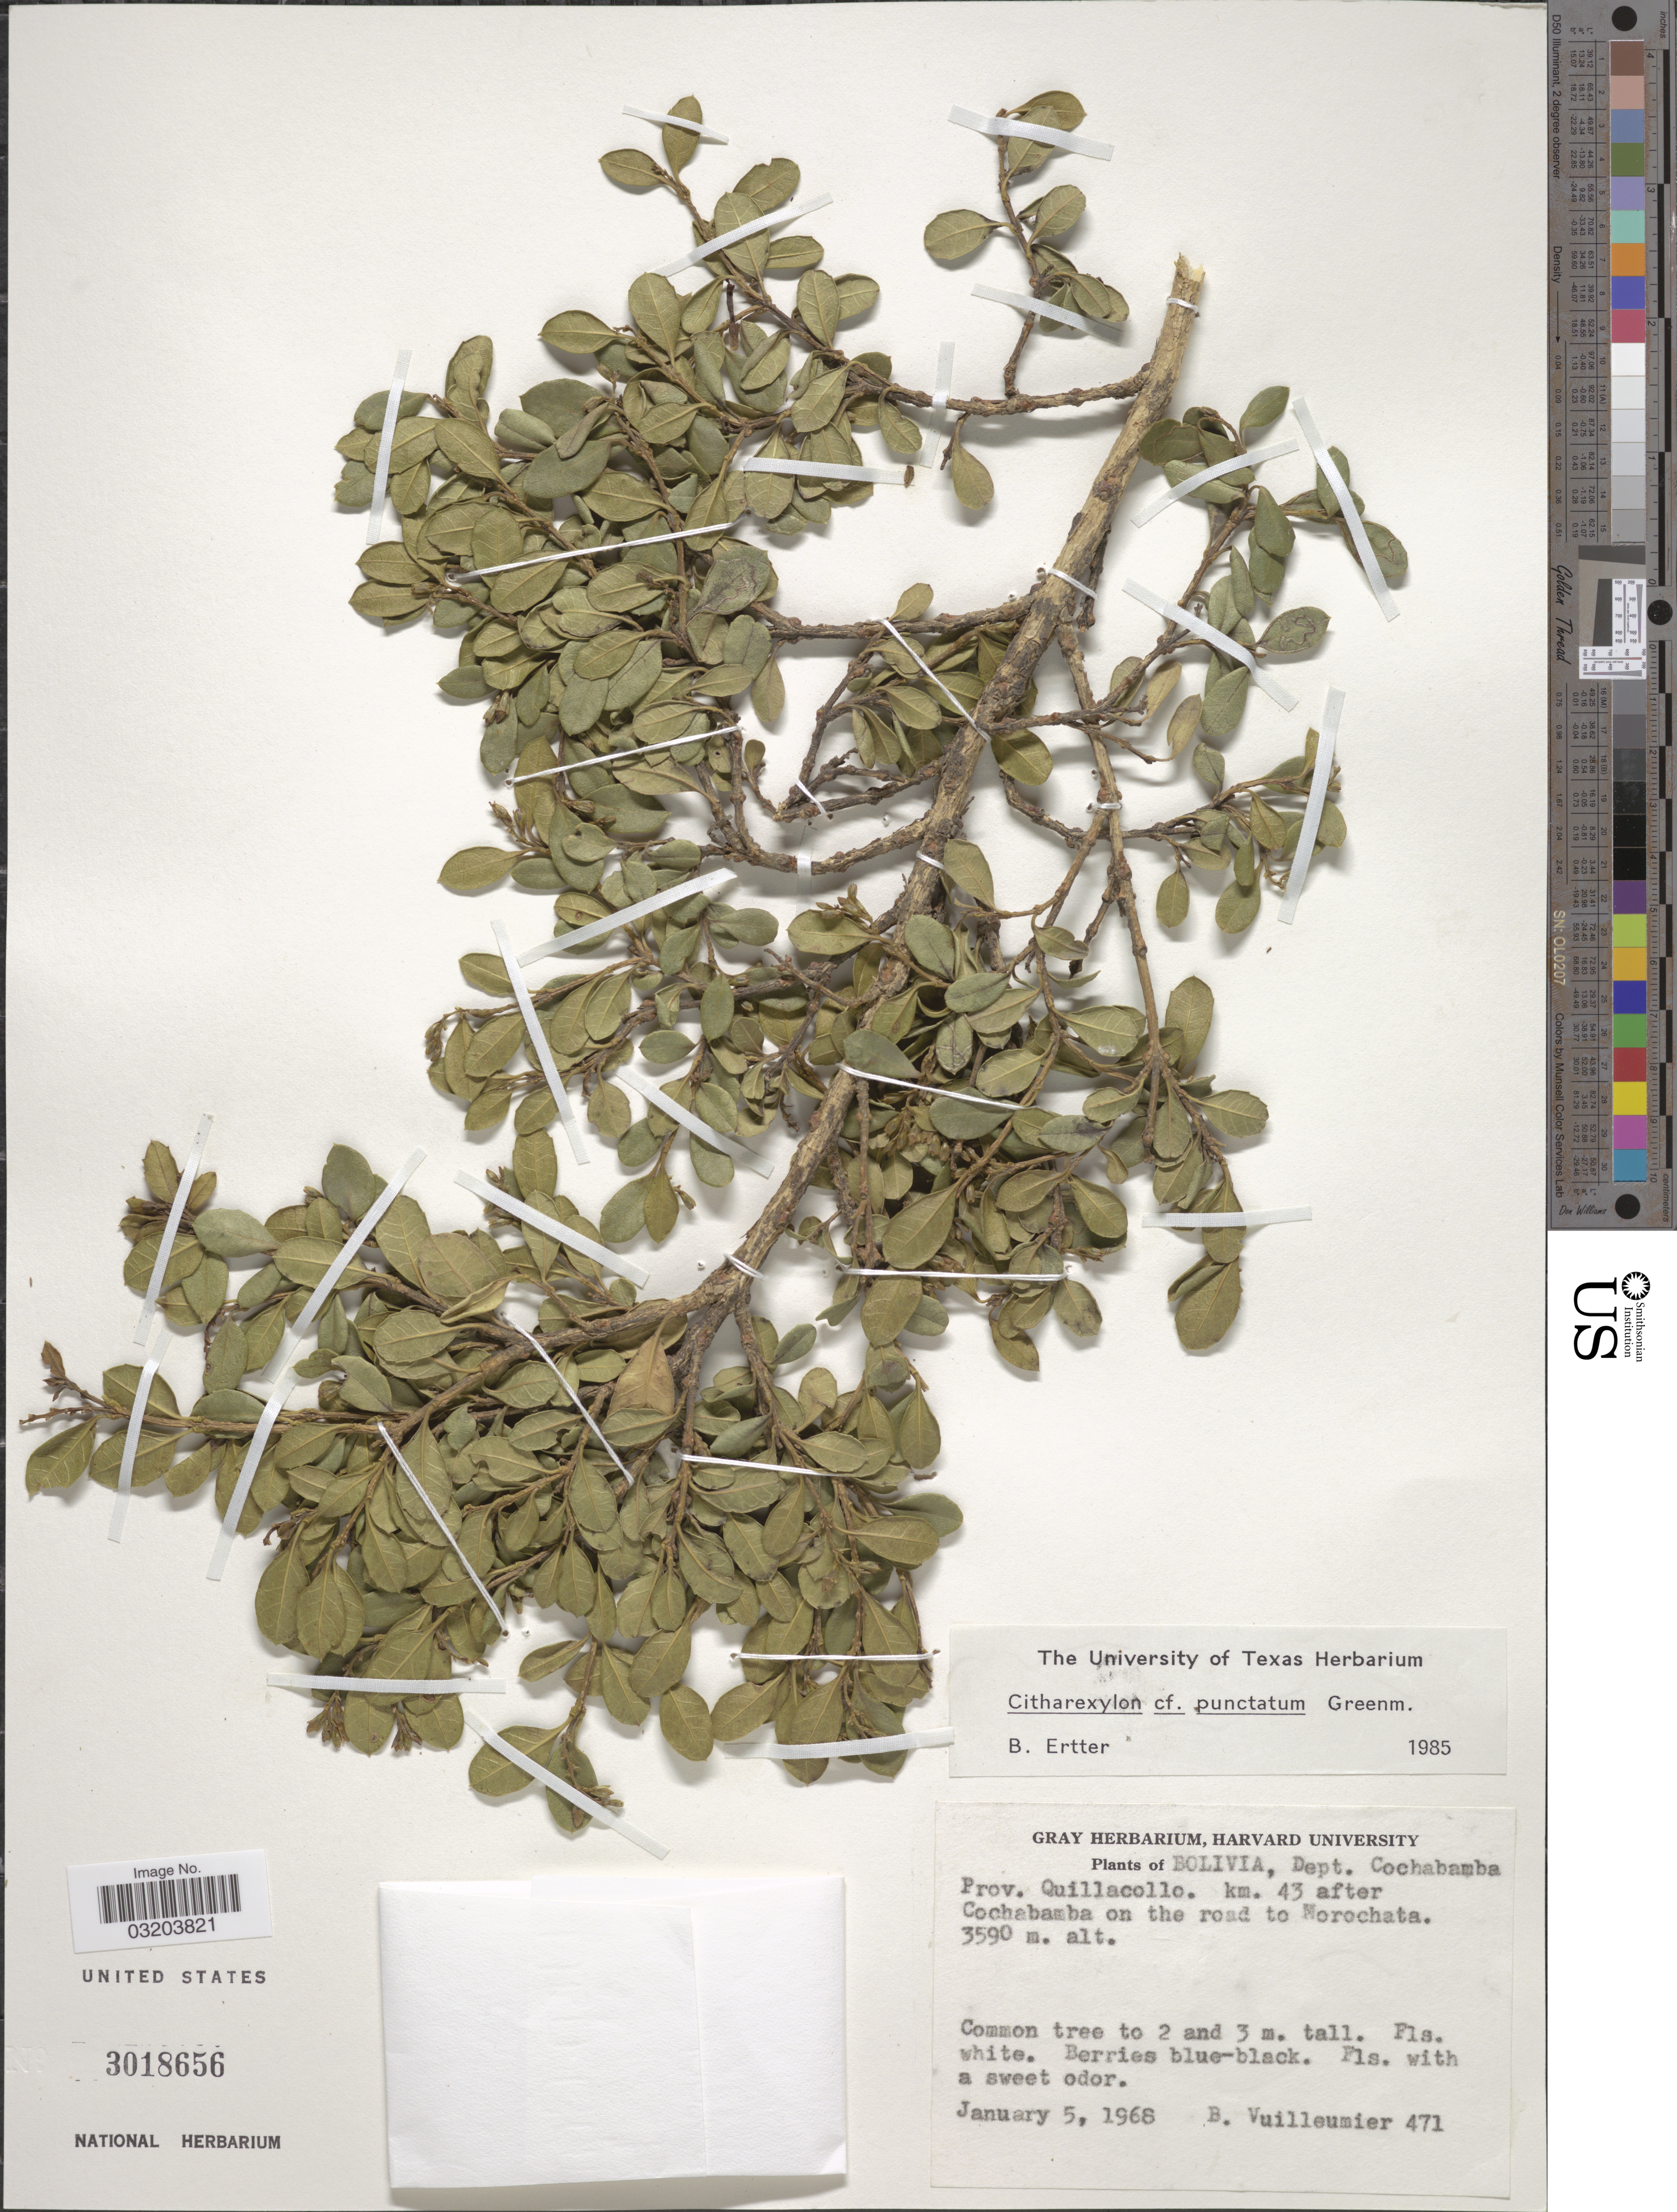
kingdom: Plantae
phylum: Tracheophyta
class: Magnoliopsida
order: Lamiales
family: Verbenaceae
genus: Citharexylum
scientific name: Citharexylum punctatum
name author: Greenm.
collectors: B. Vuilleumier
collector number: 471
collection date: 1968-01-05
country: Bolivia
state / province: Cochabamba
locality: Dept. Cochabamba. Prov. Quillacollo. km. 43 after Cochabamba on the road to Norochata.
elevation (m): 3590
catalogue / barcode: US 3018656